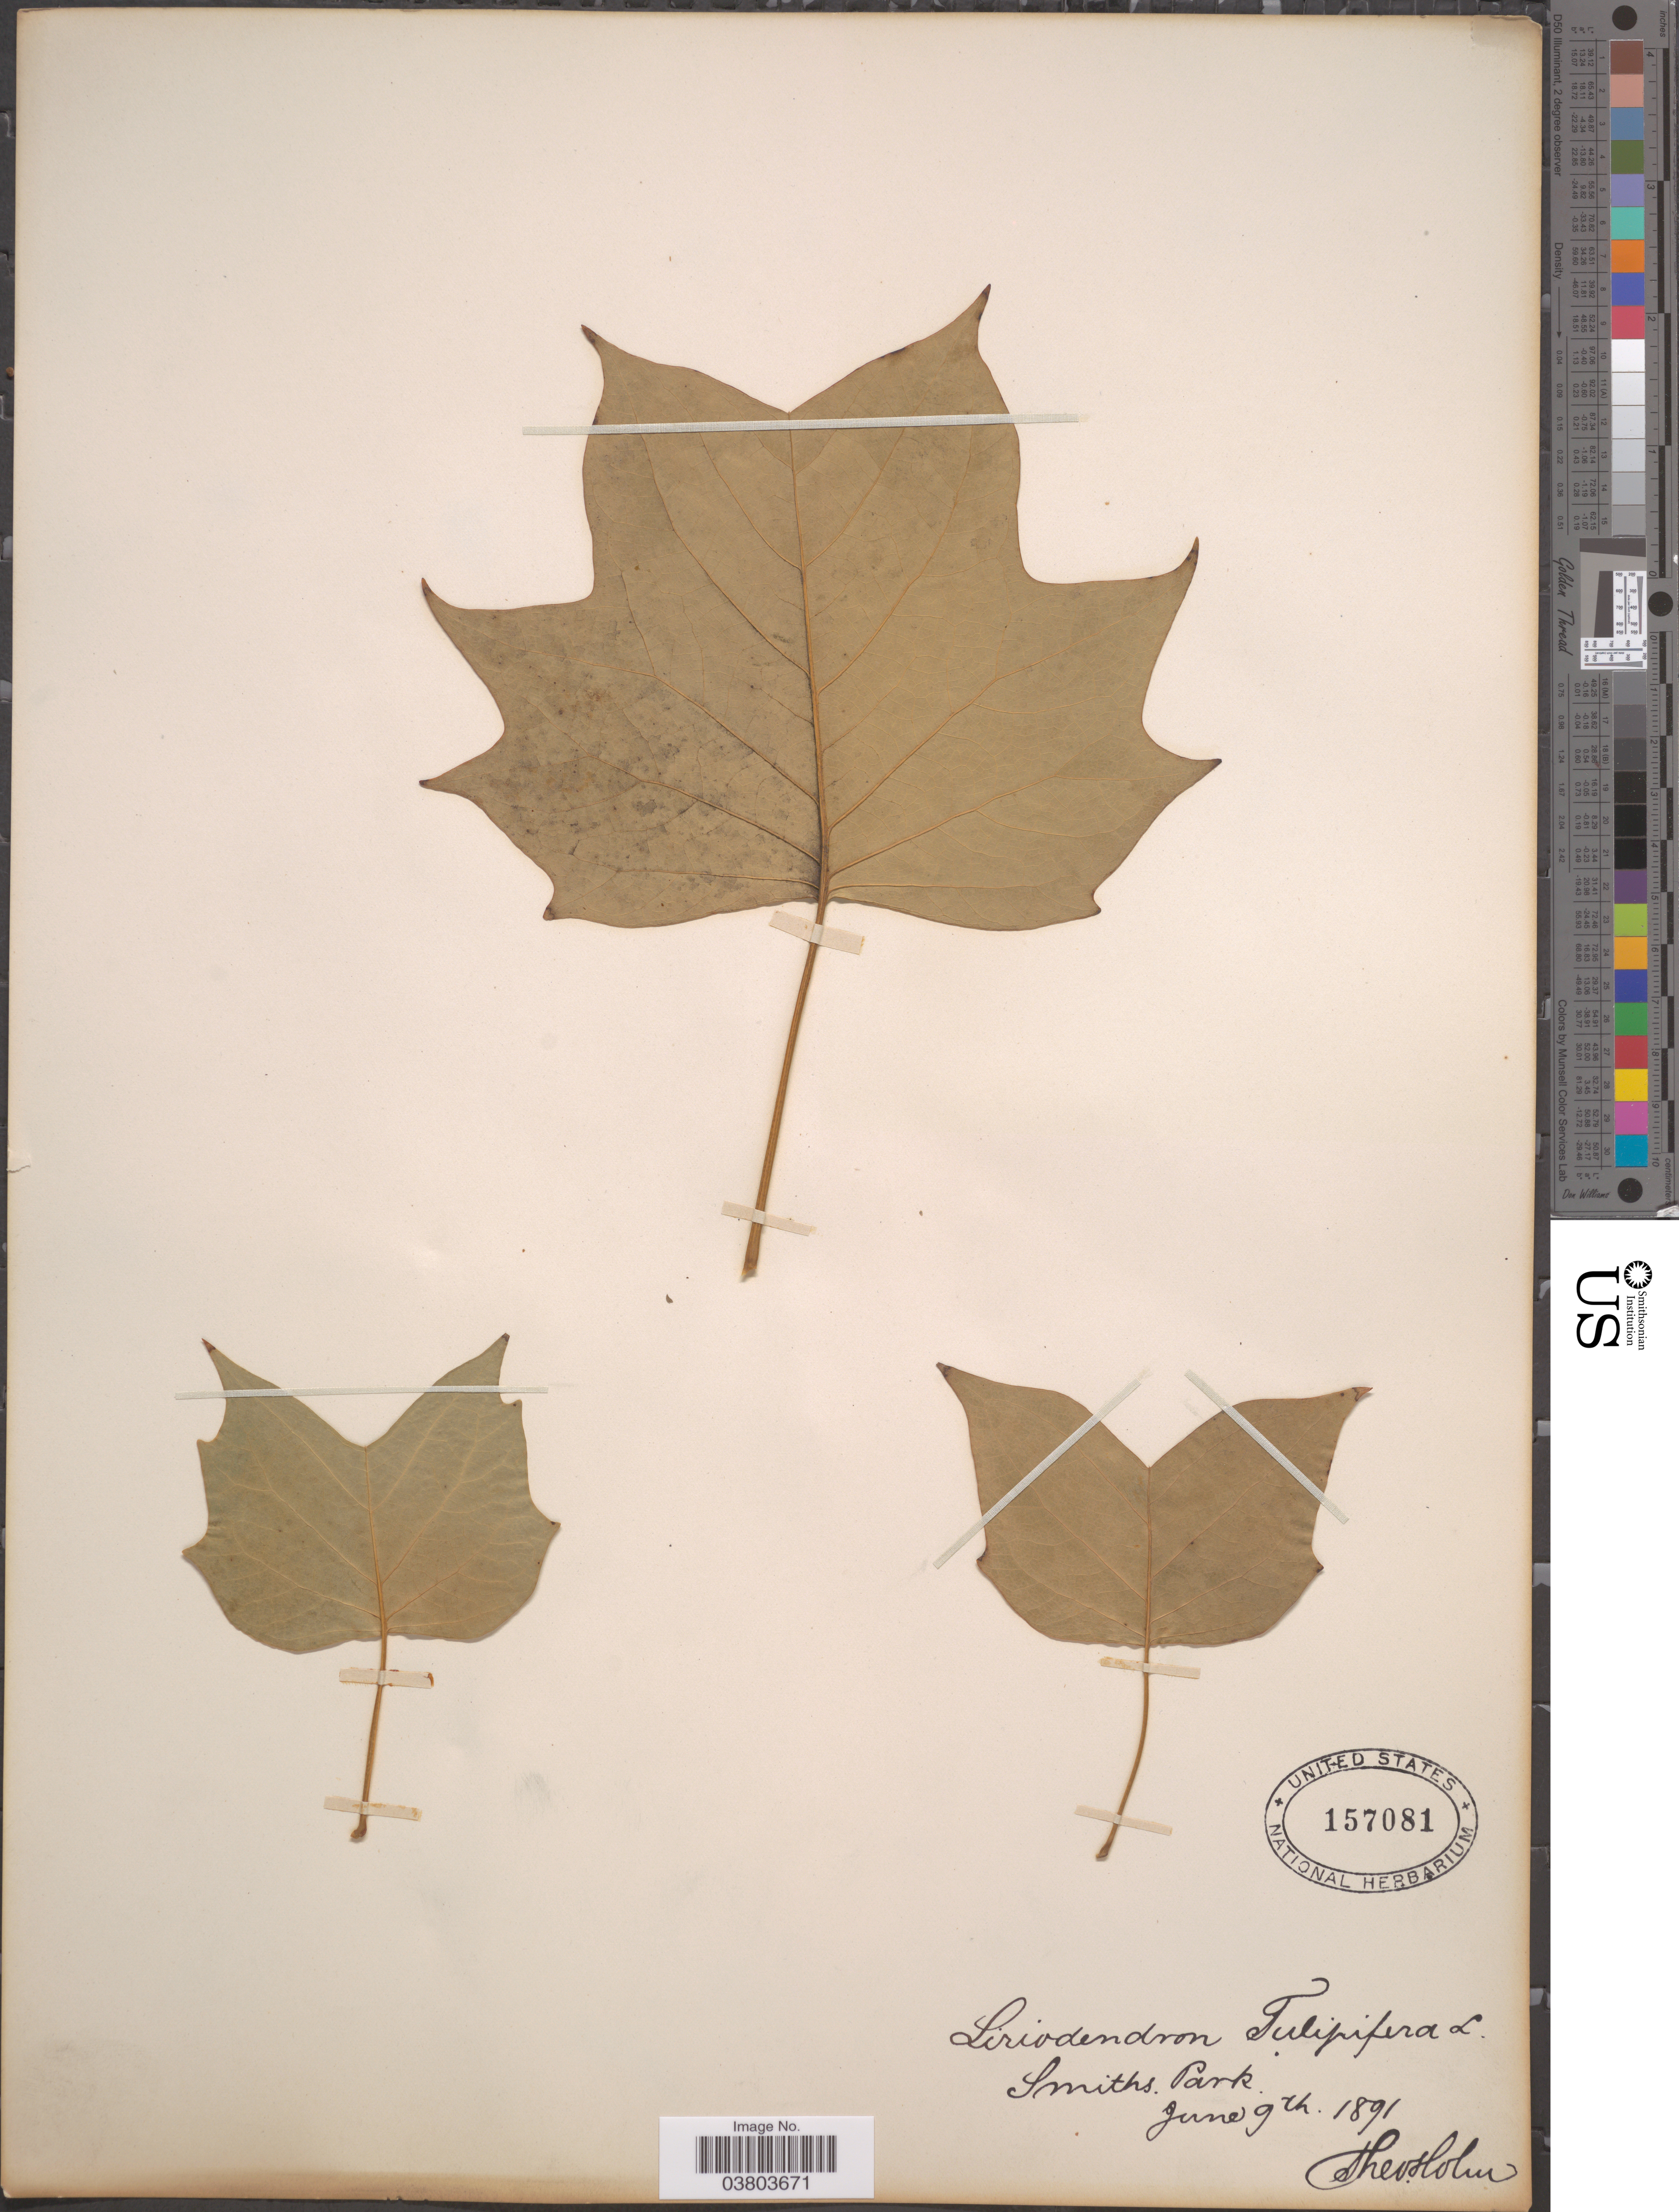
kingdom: Plantae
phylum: Tracheophyta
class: Magnoliopsida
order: Magnoliales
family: Magnoliaceae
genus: Liriodendron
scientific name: Liriodendron tulipifera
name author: L.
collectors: T. Hohn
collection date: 1891-06-09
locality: Smiths Park.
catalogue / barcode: US 157081